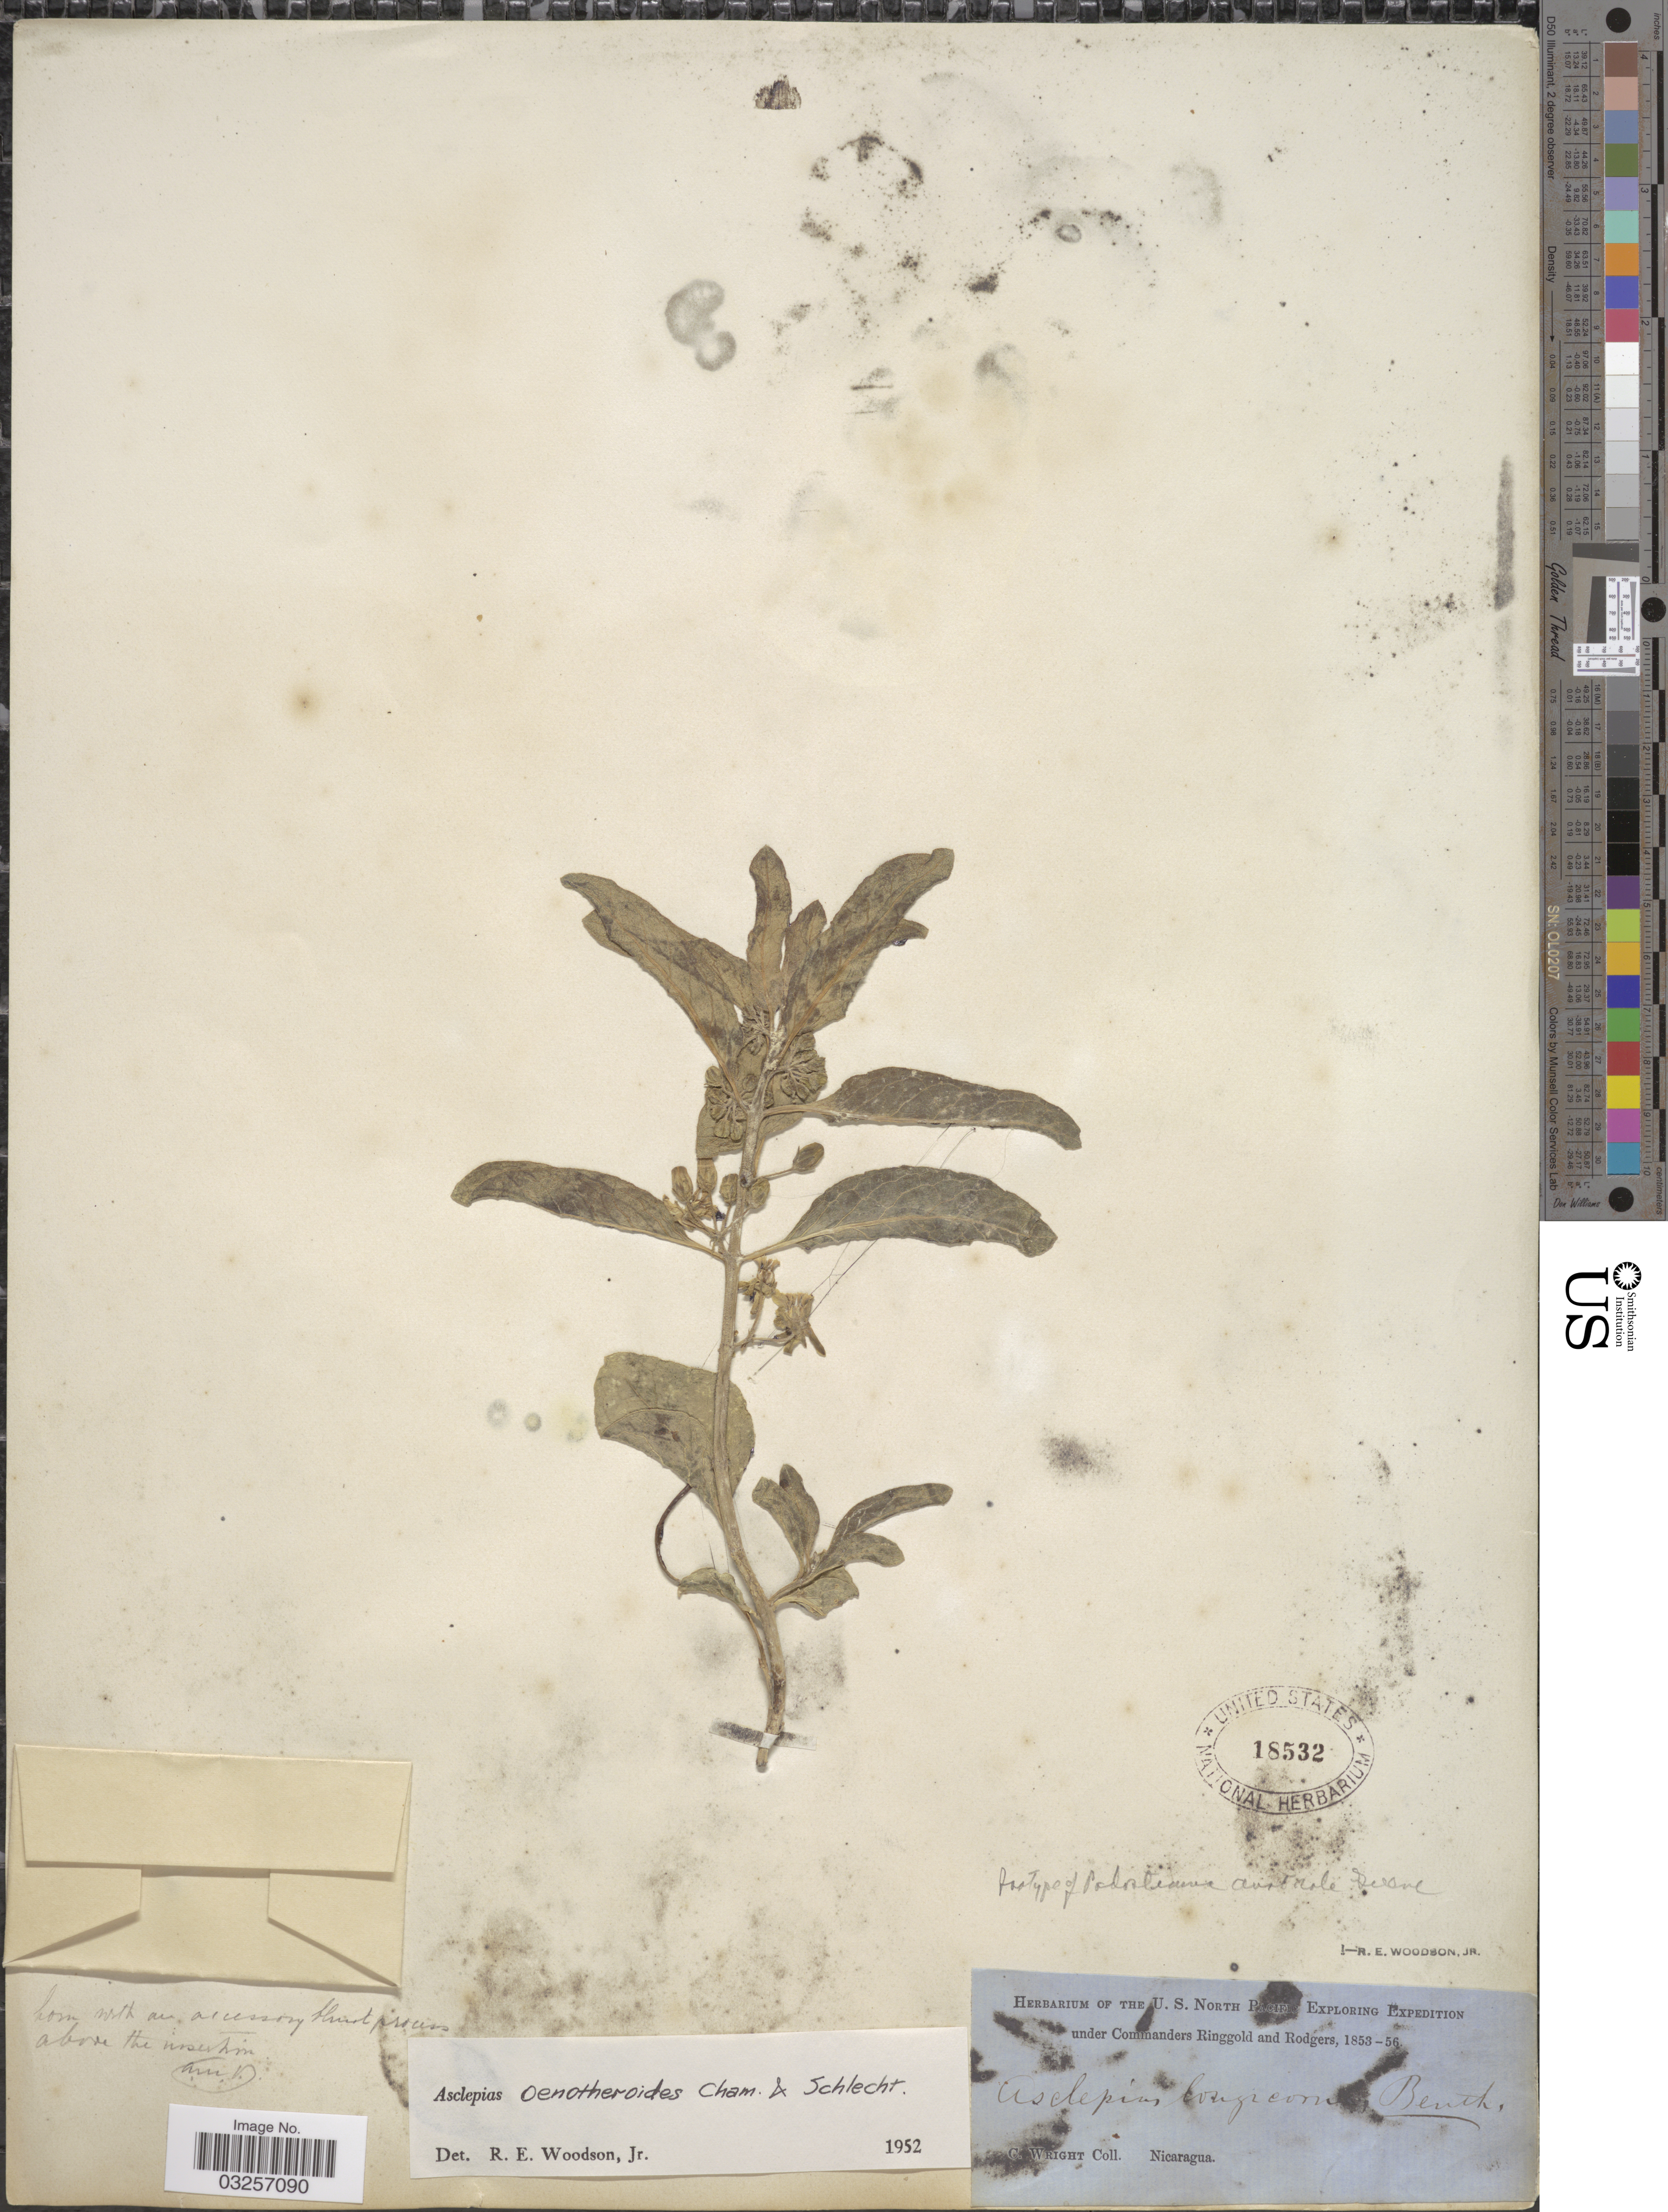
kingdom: Plantae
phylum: Tracheophyta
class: Magnoliopsida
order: Gentianales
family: Apocynaceae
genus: Asclepias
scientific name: Asclepias oenotheroides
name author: Schltdl. & Cham.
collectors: C. Wright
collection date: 1853/1856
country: Nicaragua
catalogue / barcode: US 18532